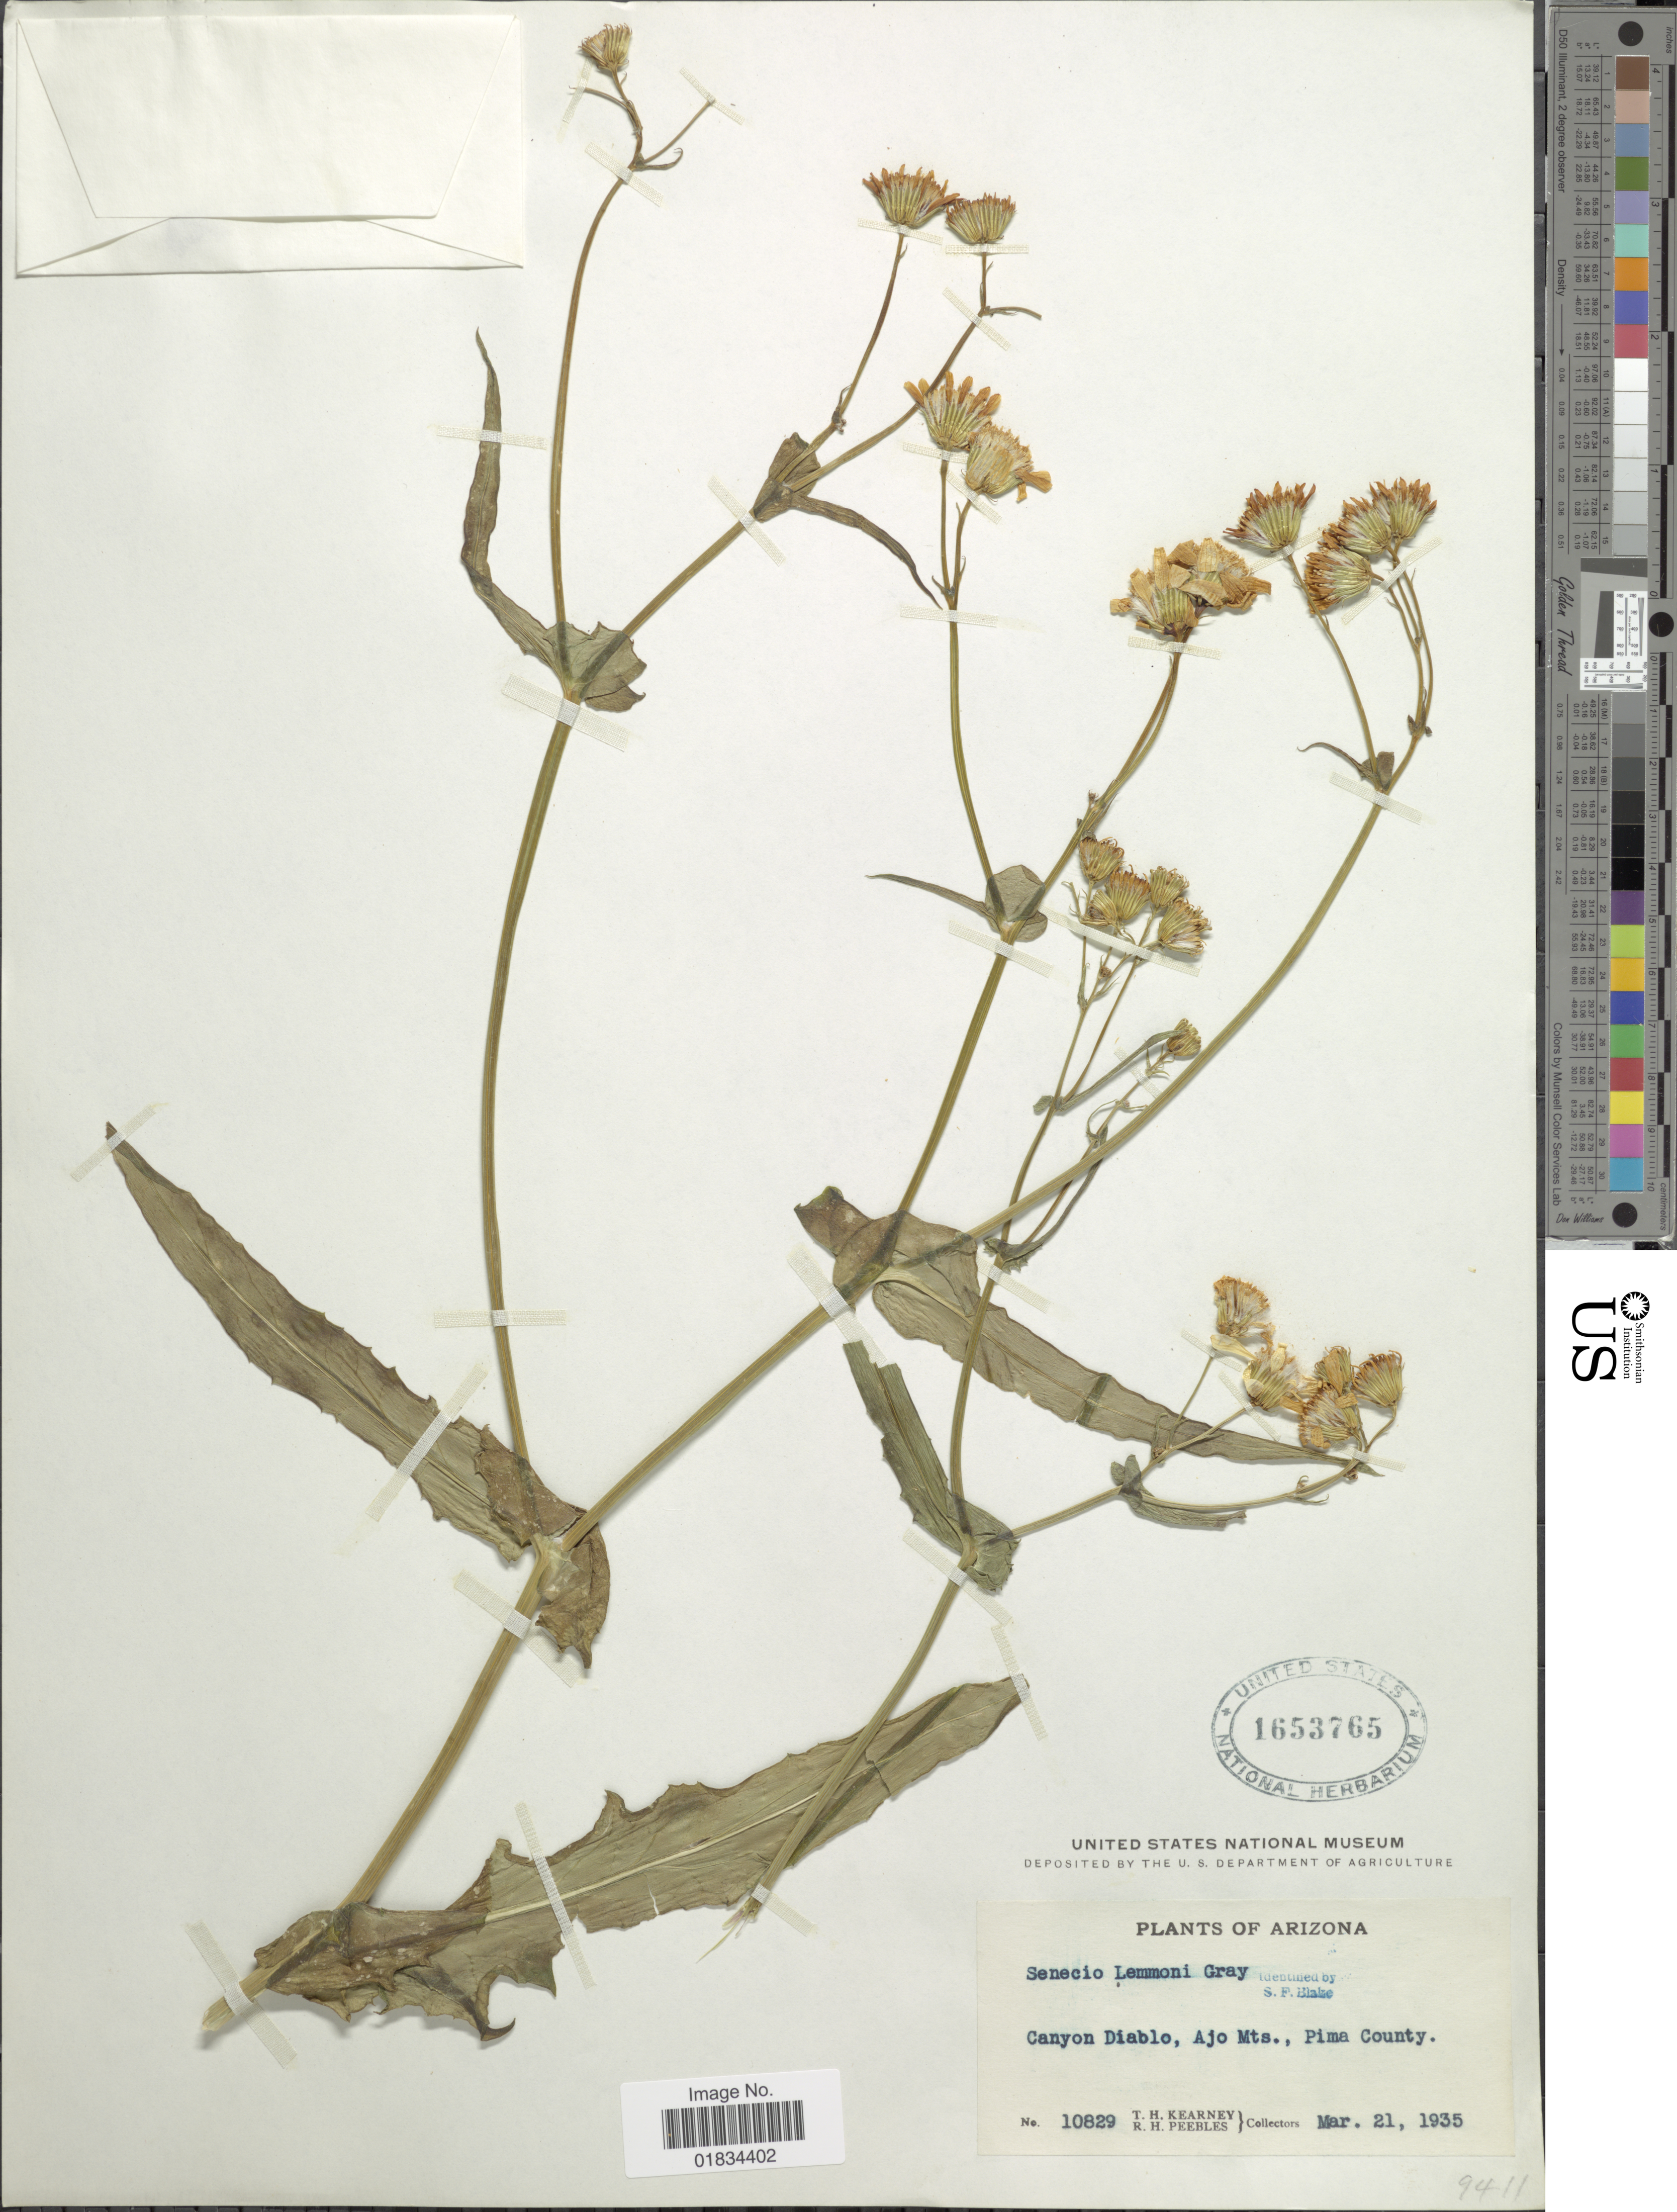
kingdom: Plantae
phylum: Tracheophyta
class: Magnoliopsida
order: Asterales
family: Asteraceae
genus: Senecio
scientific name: Senecio lemmonii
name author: A. Gray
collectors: T. H. Kearney & R. H. Peebles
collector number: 10829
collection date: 1935-03-21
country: United States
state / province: Arizona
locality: Canyon Diablo, Ajo Mts., Pima county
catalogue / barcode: US 1653765